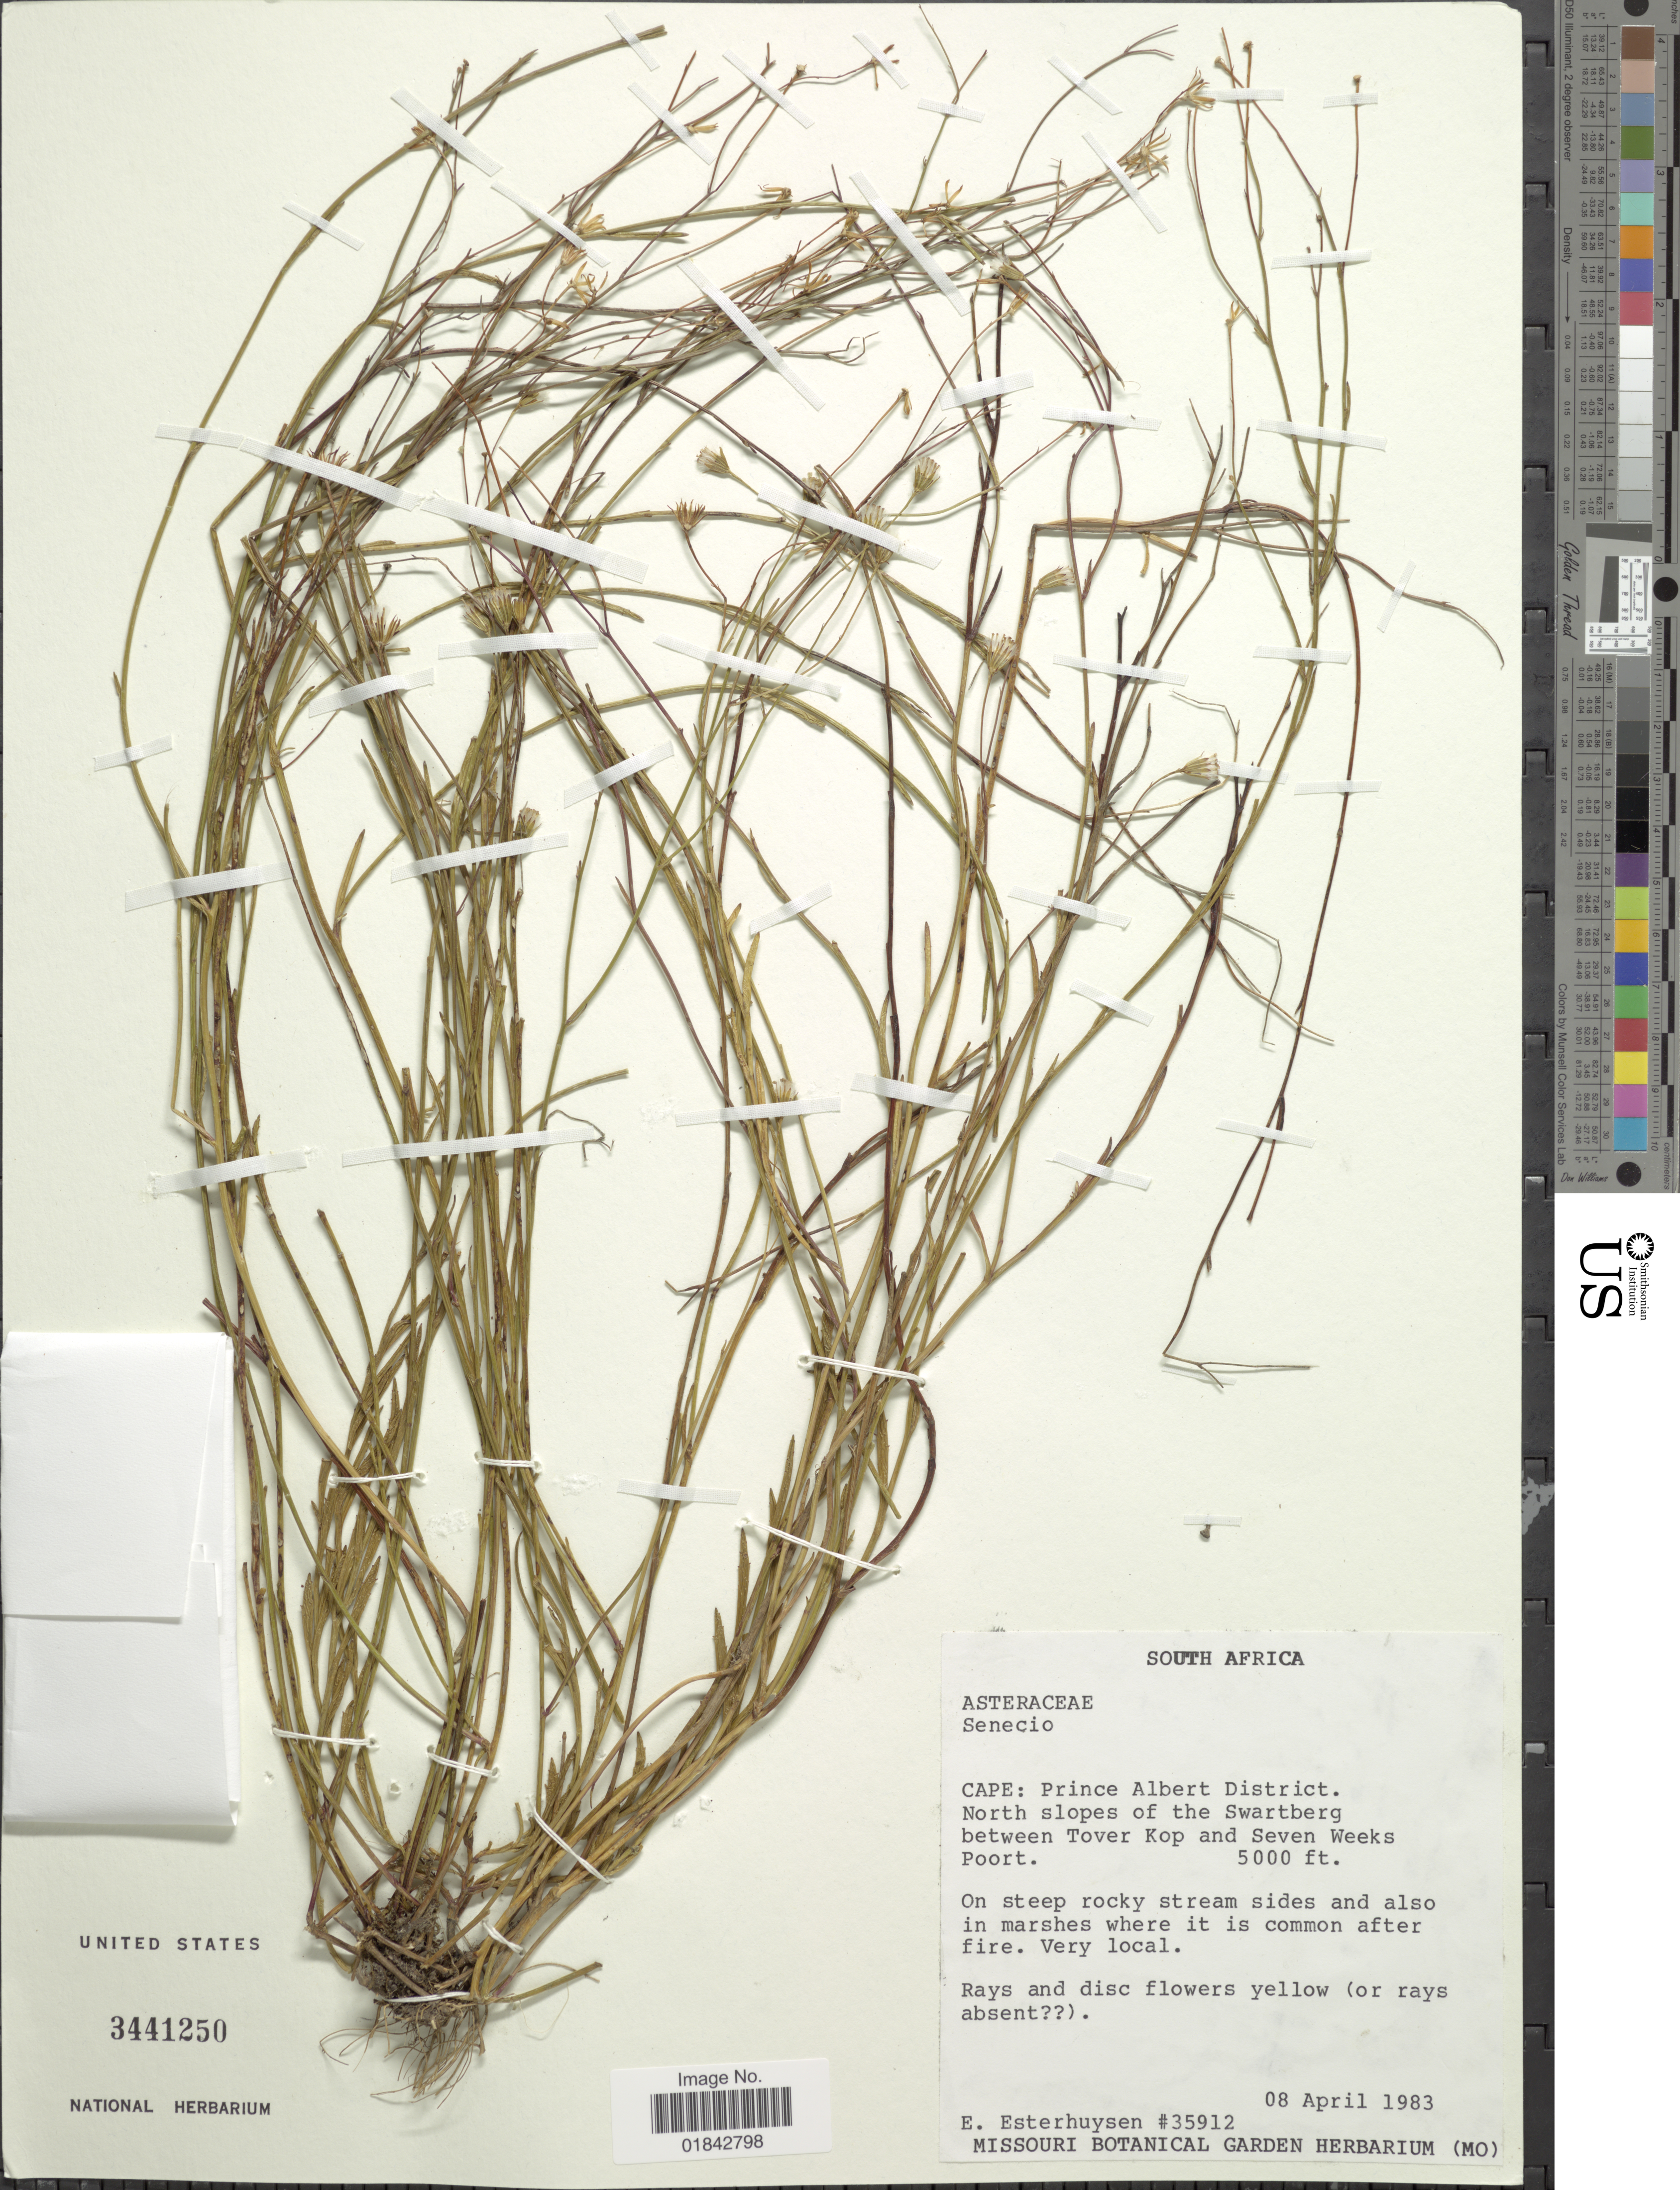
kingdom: Plantae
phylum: Tracheophyta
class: Magnoliopsida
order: Asterales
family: Asteraceae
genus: Senecio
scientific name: Senecio sp.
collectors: E. E. Esterhuysen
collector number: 35912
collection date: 1983-04-08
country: South Africa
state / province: Western Cape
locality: Prince Albert District, north slopes of the Swartberg between Tover Kop and Seven Weeks Poort, on steep rocky stream sides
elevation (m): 1524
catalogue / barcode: US 3441250